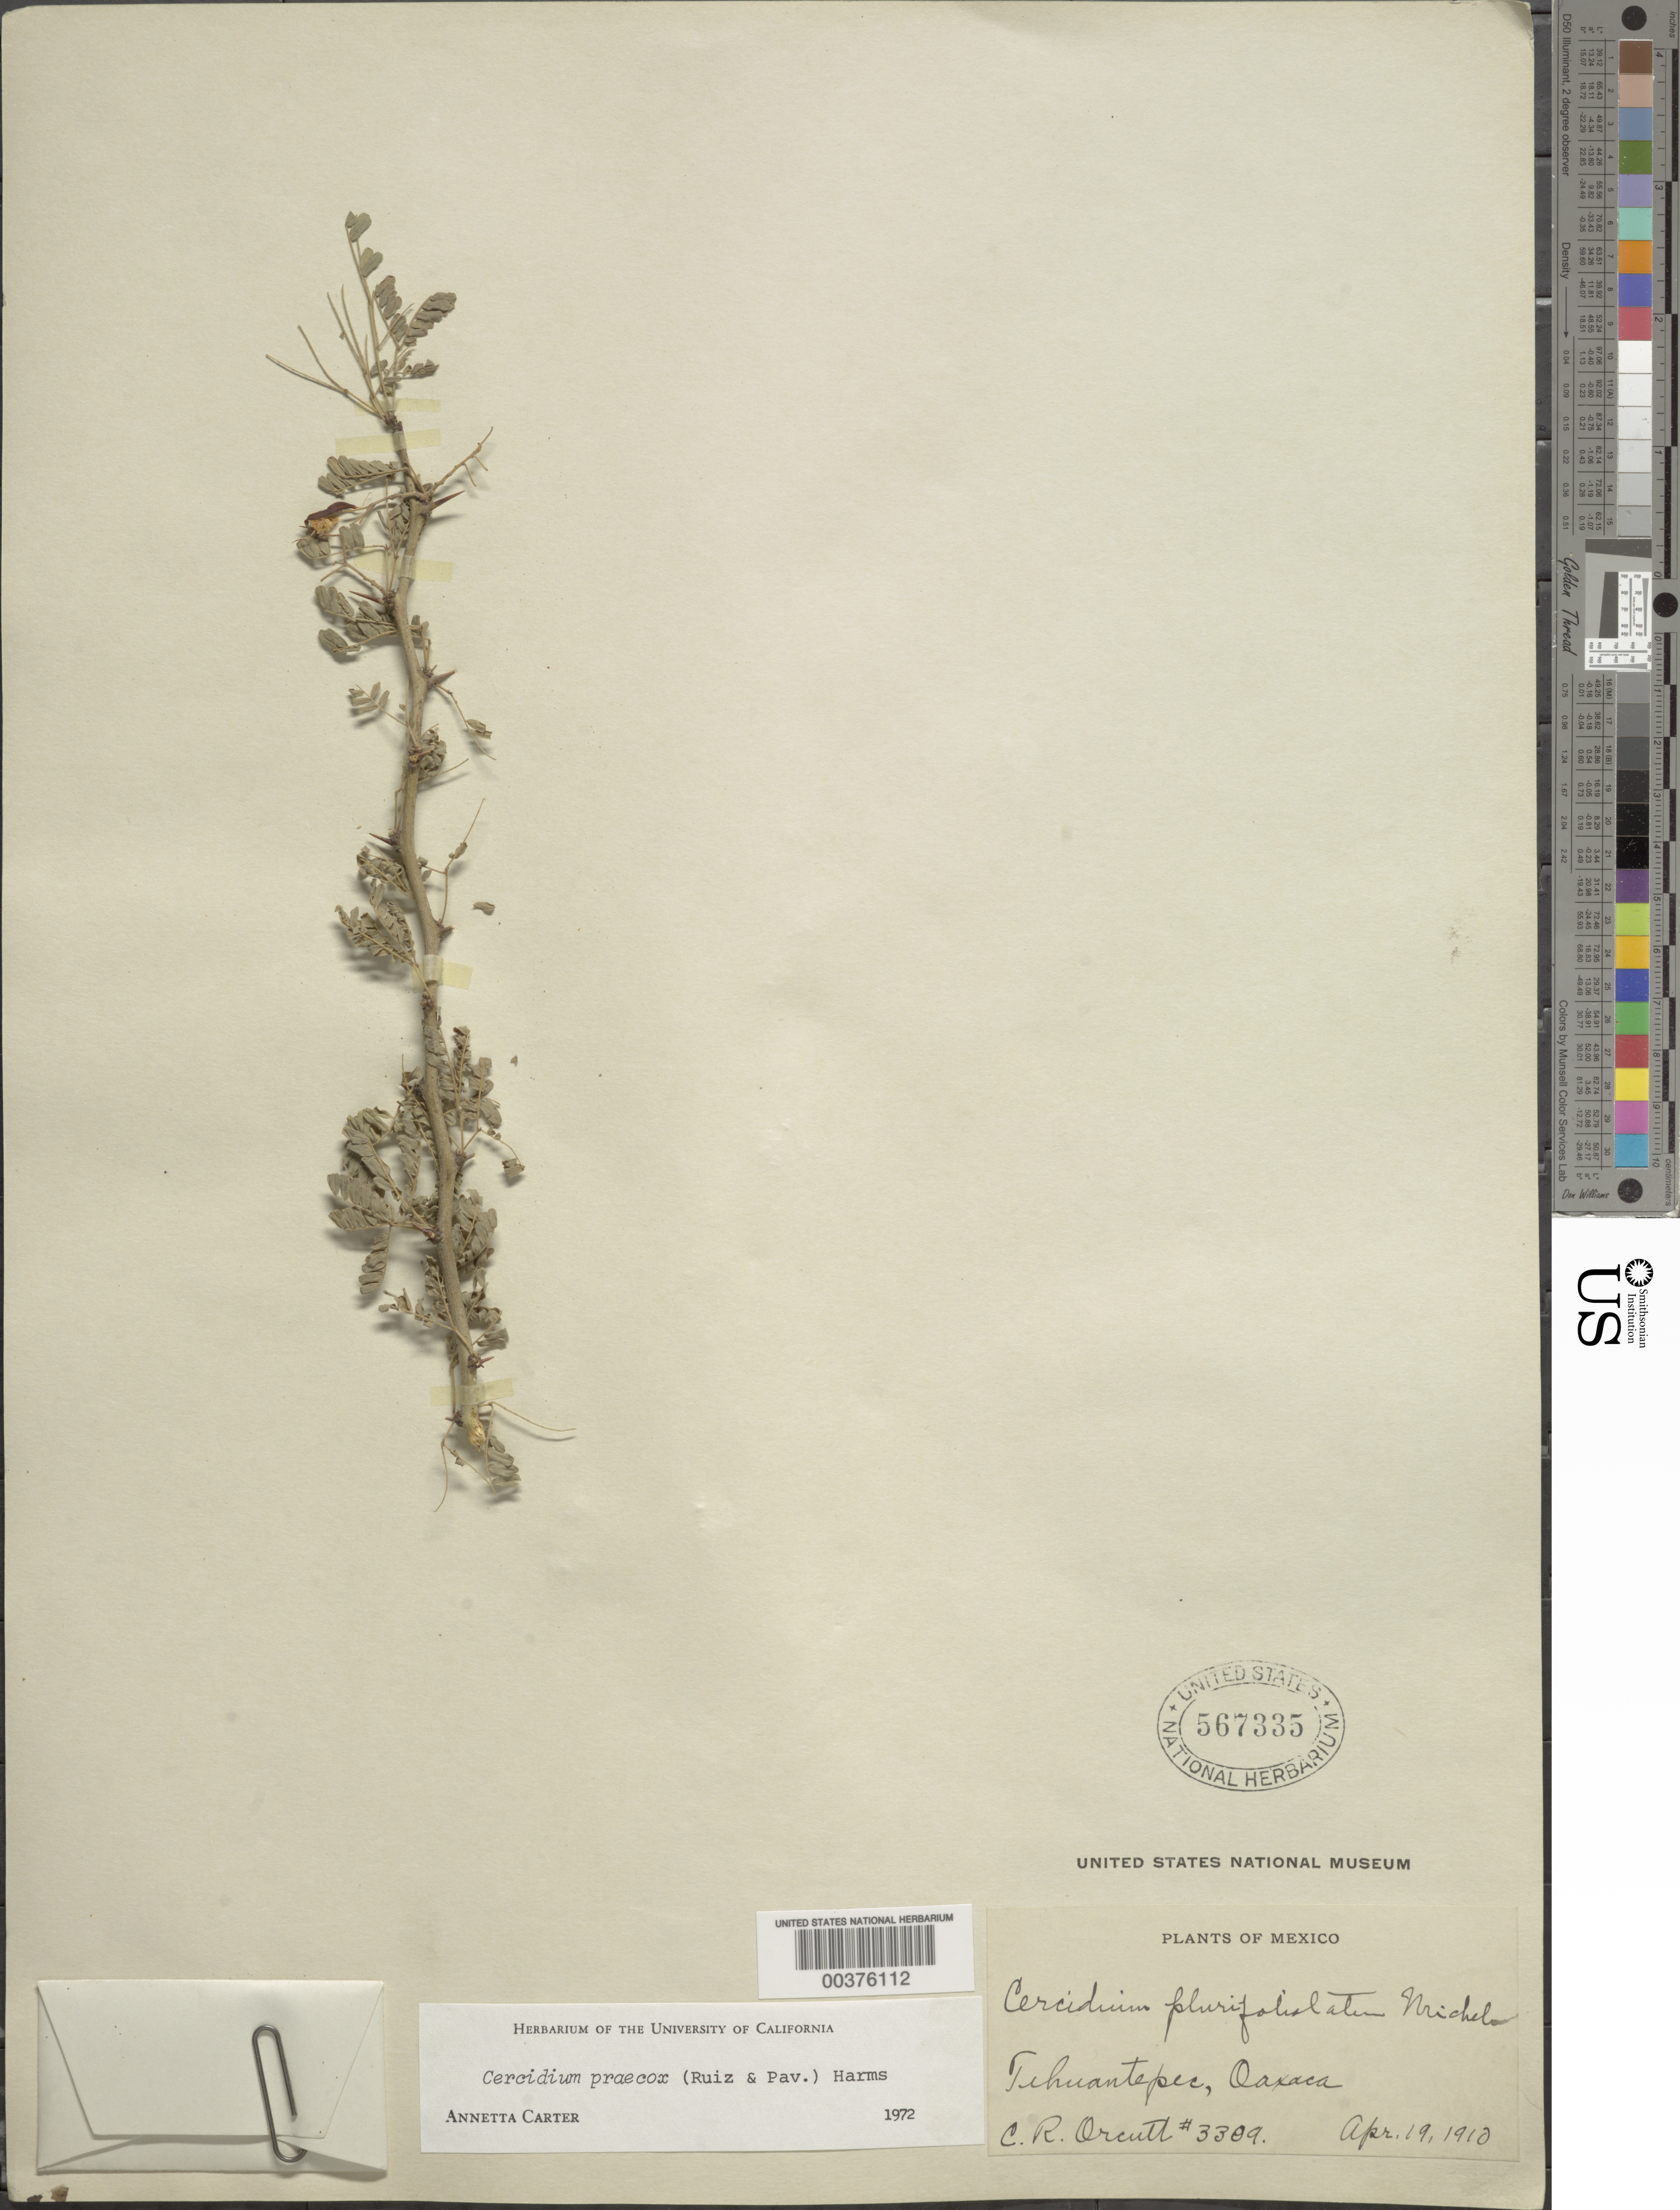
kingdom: Plantae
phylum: Tracheophyta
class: Magnoliopsida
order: Fabales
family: Fabaceae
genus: Parkinsonia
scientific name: Parkinsonia praecox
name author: (Ruiz & Pav.) J.E. Hawkins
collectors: C. R. Orcutt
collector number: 3309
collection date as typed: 19 Apr 1910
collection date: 1910-04-19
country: Mexico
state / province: Oaxaca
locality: Tehuantepec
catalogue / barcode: US 567335